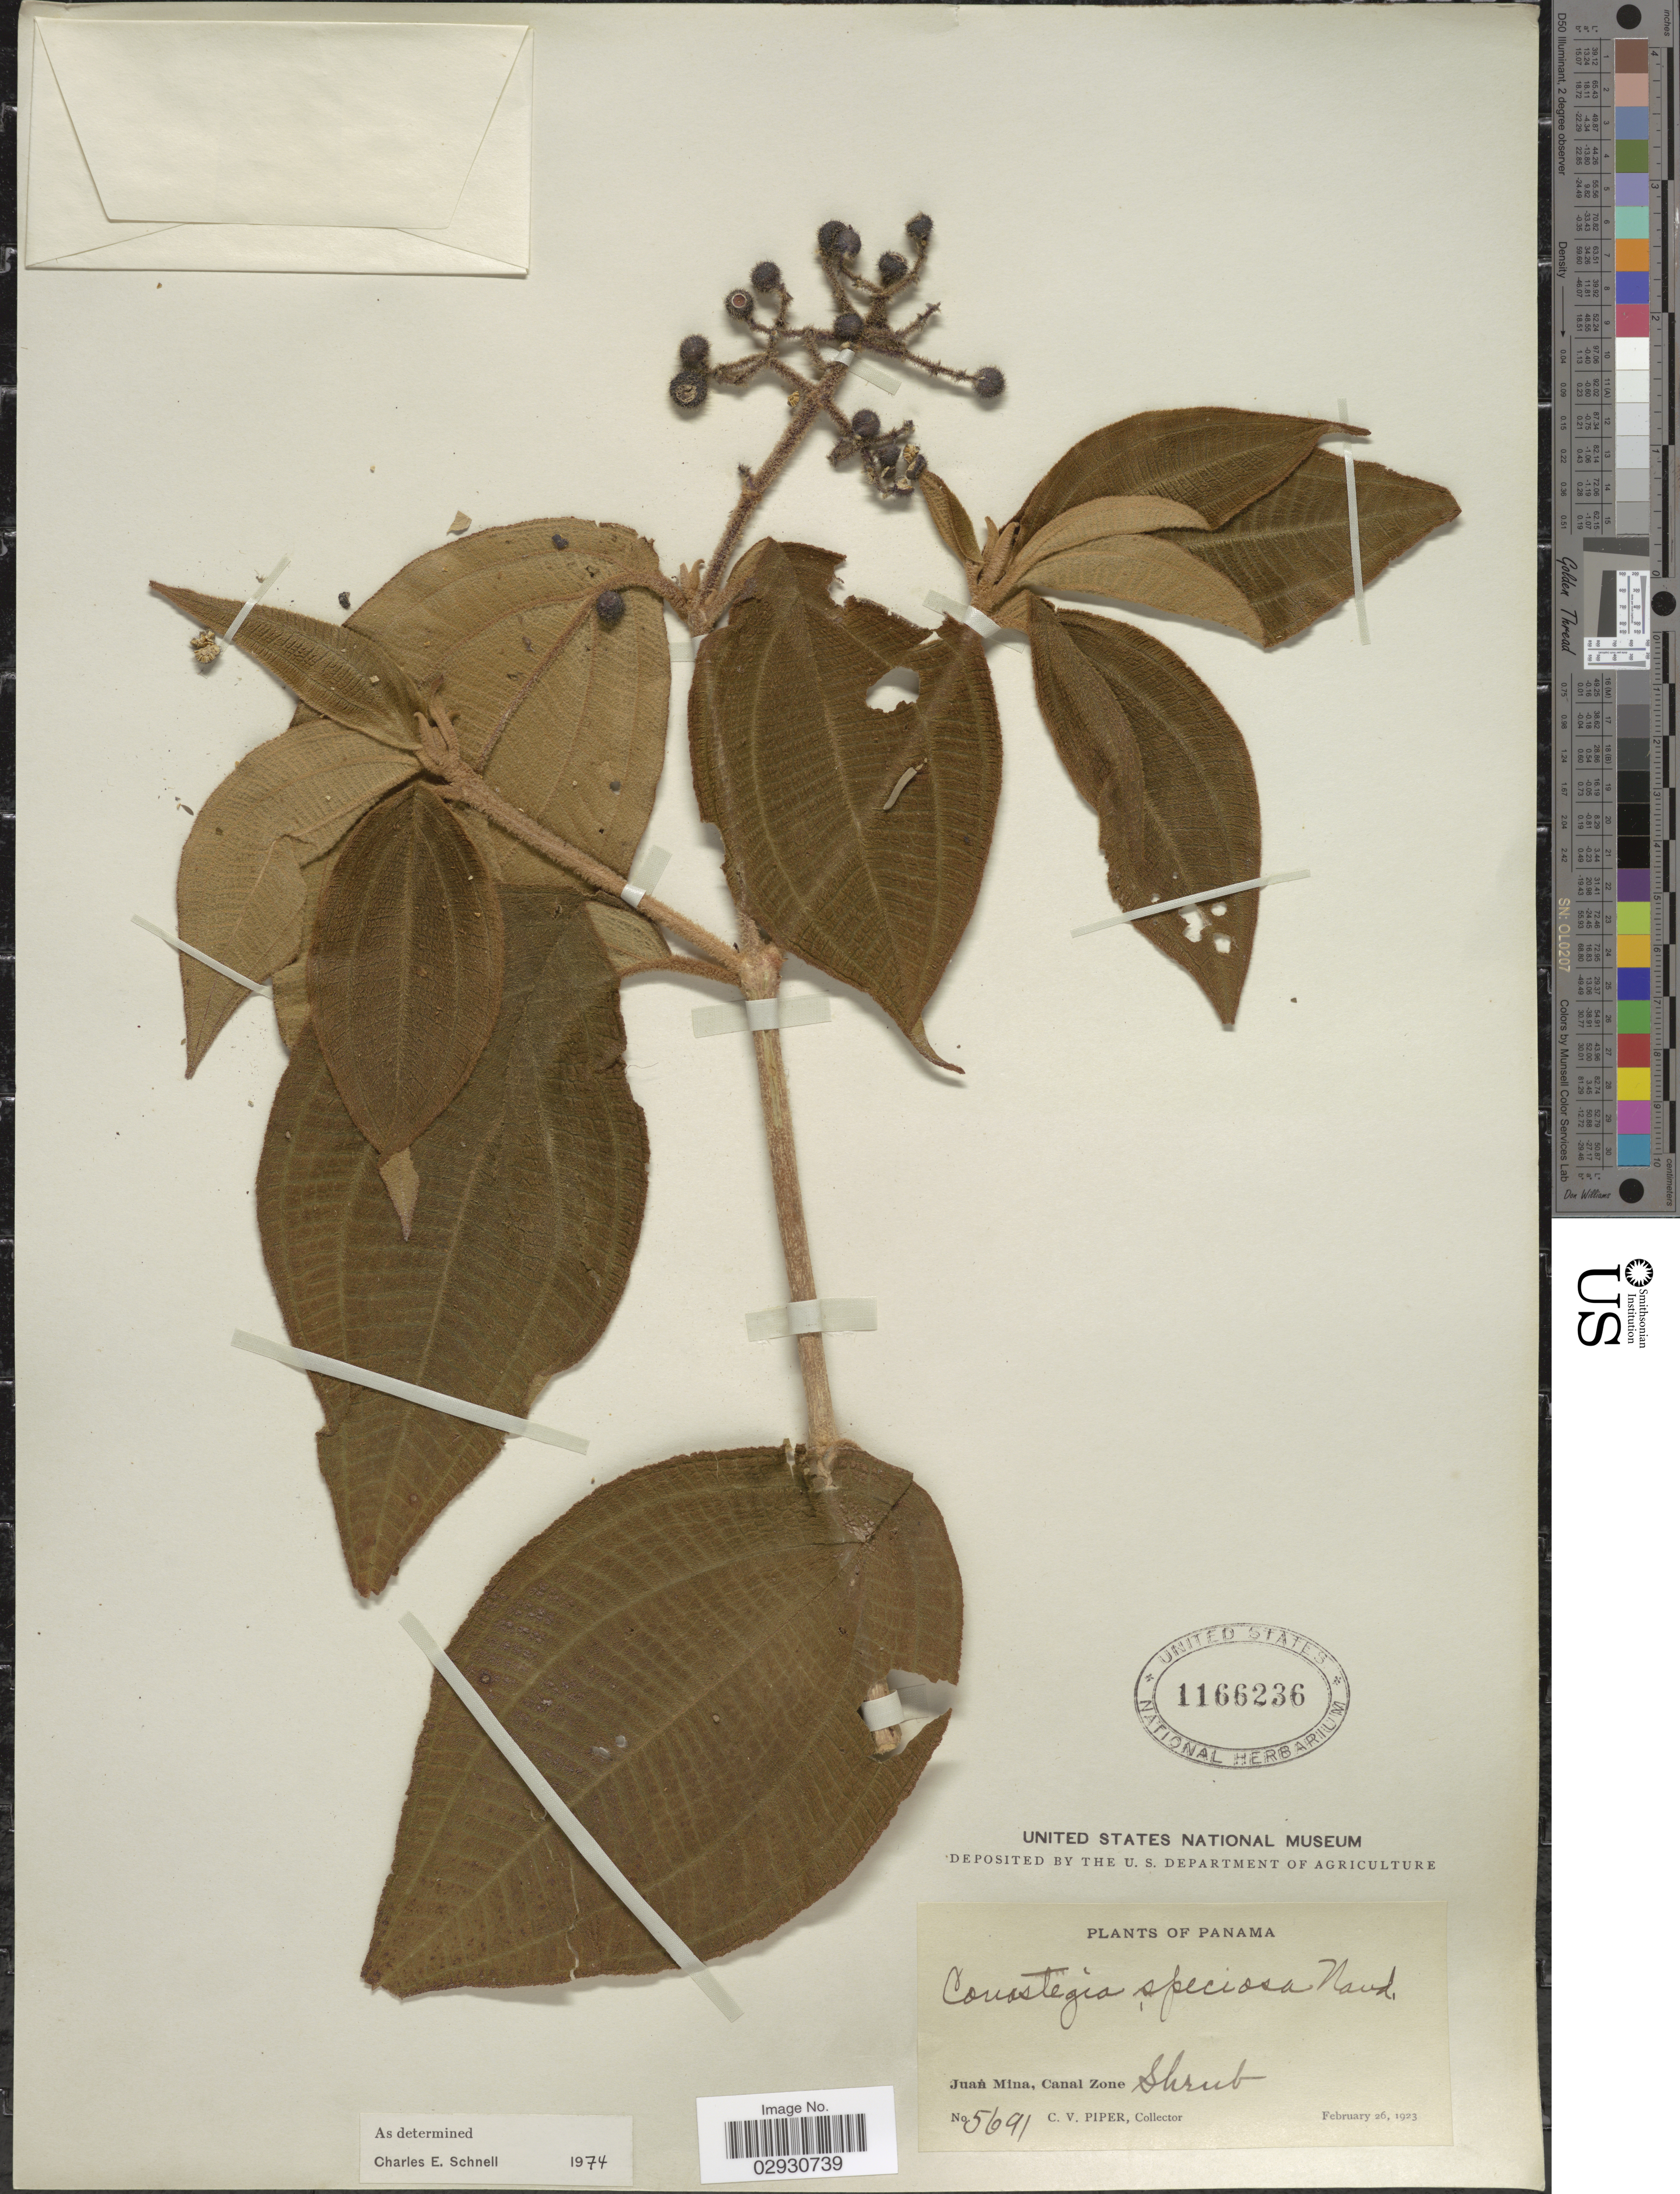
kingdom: Plantae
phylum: Tracheophyta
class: Magnoliopsida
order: Myrtales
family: Melastomataceae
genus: Conostegia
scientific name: Conostegia speciosa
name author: Naudin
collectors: C. V. Piper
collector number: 5691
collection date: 1923-02-26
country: Panama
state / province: Colón / Panamá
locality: Juan Mina, Canal Zone.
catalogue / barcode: US 1166236